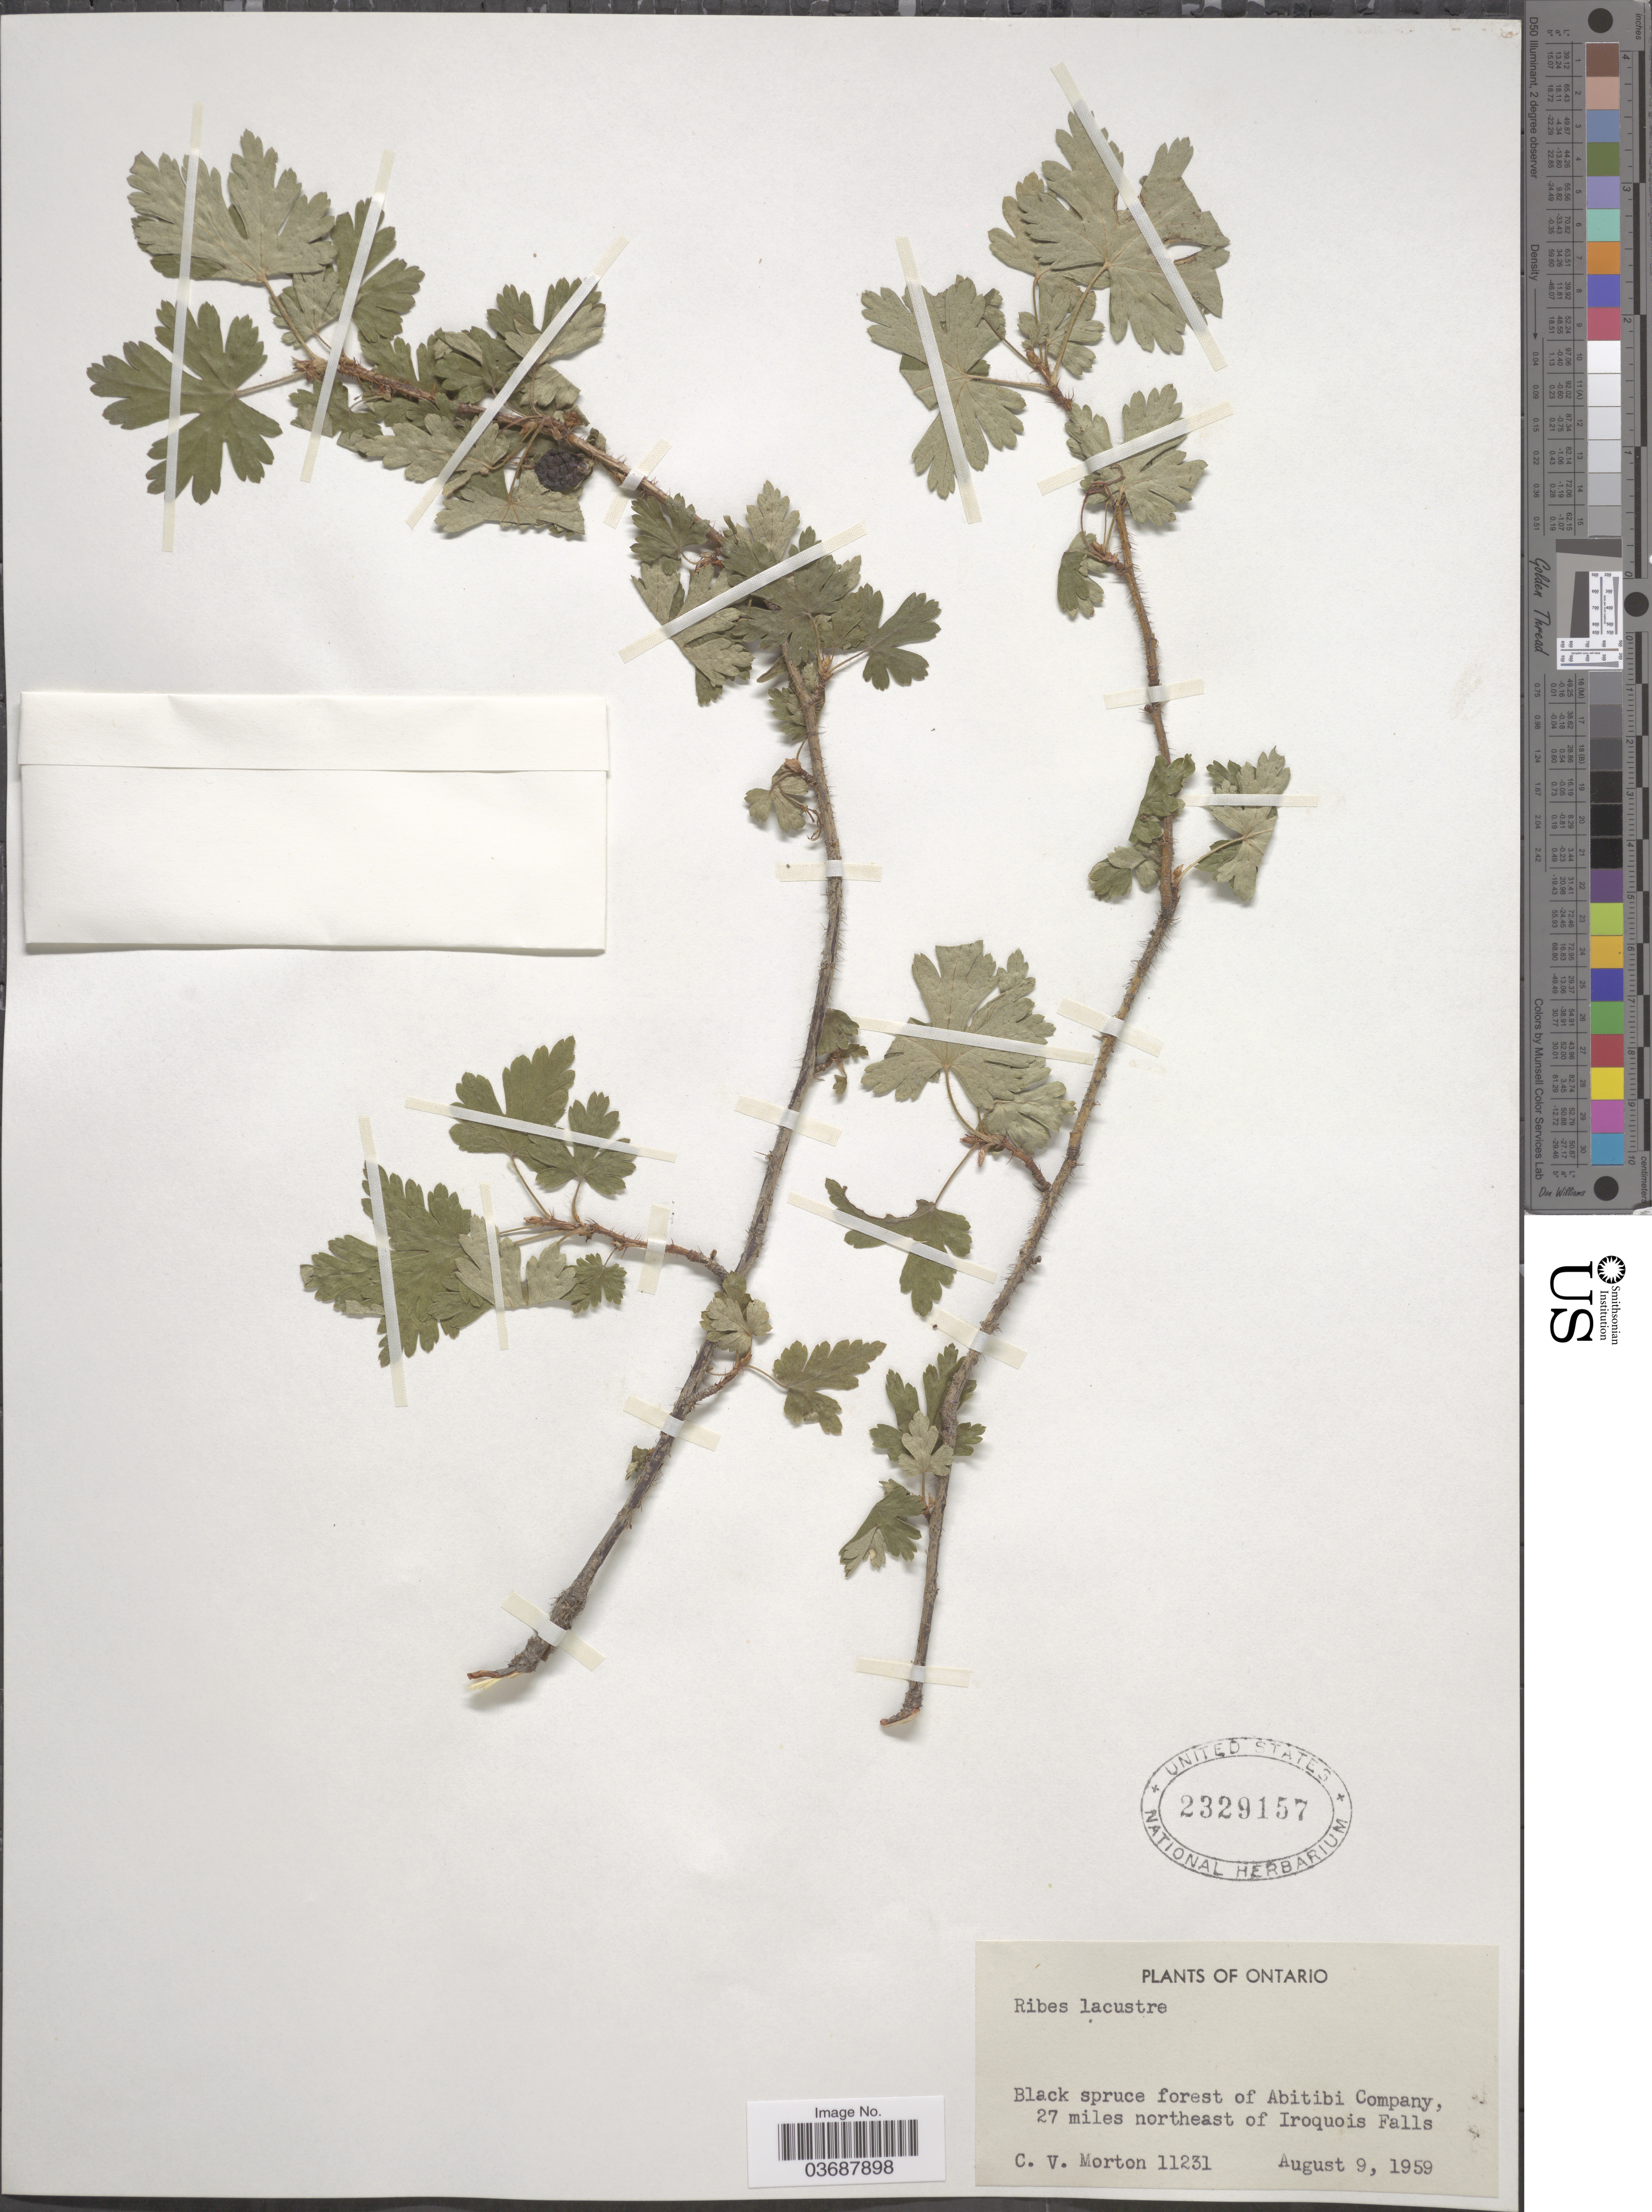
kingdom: Plantae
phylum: Tracheophyta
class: Magnoliopsida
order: Saxifragales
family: Grossulariaceae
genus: Ribes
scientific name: Ribes lacustre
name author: (Pers.) Poir.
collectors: C. V. Morton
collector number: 11231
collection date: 1959-08-09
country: Canada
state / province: Ontario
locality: Black spruce forest of Abitibi Company, 27 miles northeast of Iroquois Falls.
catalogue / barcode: US 2329157